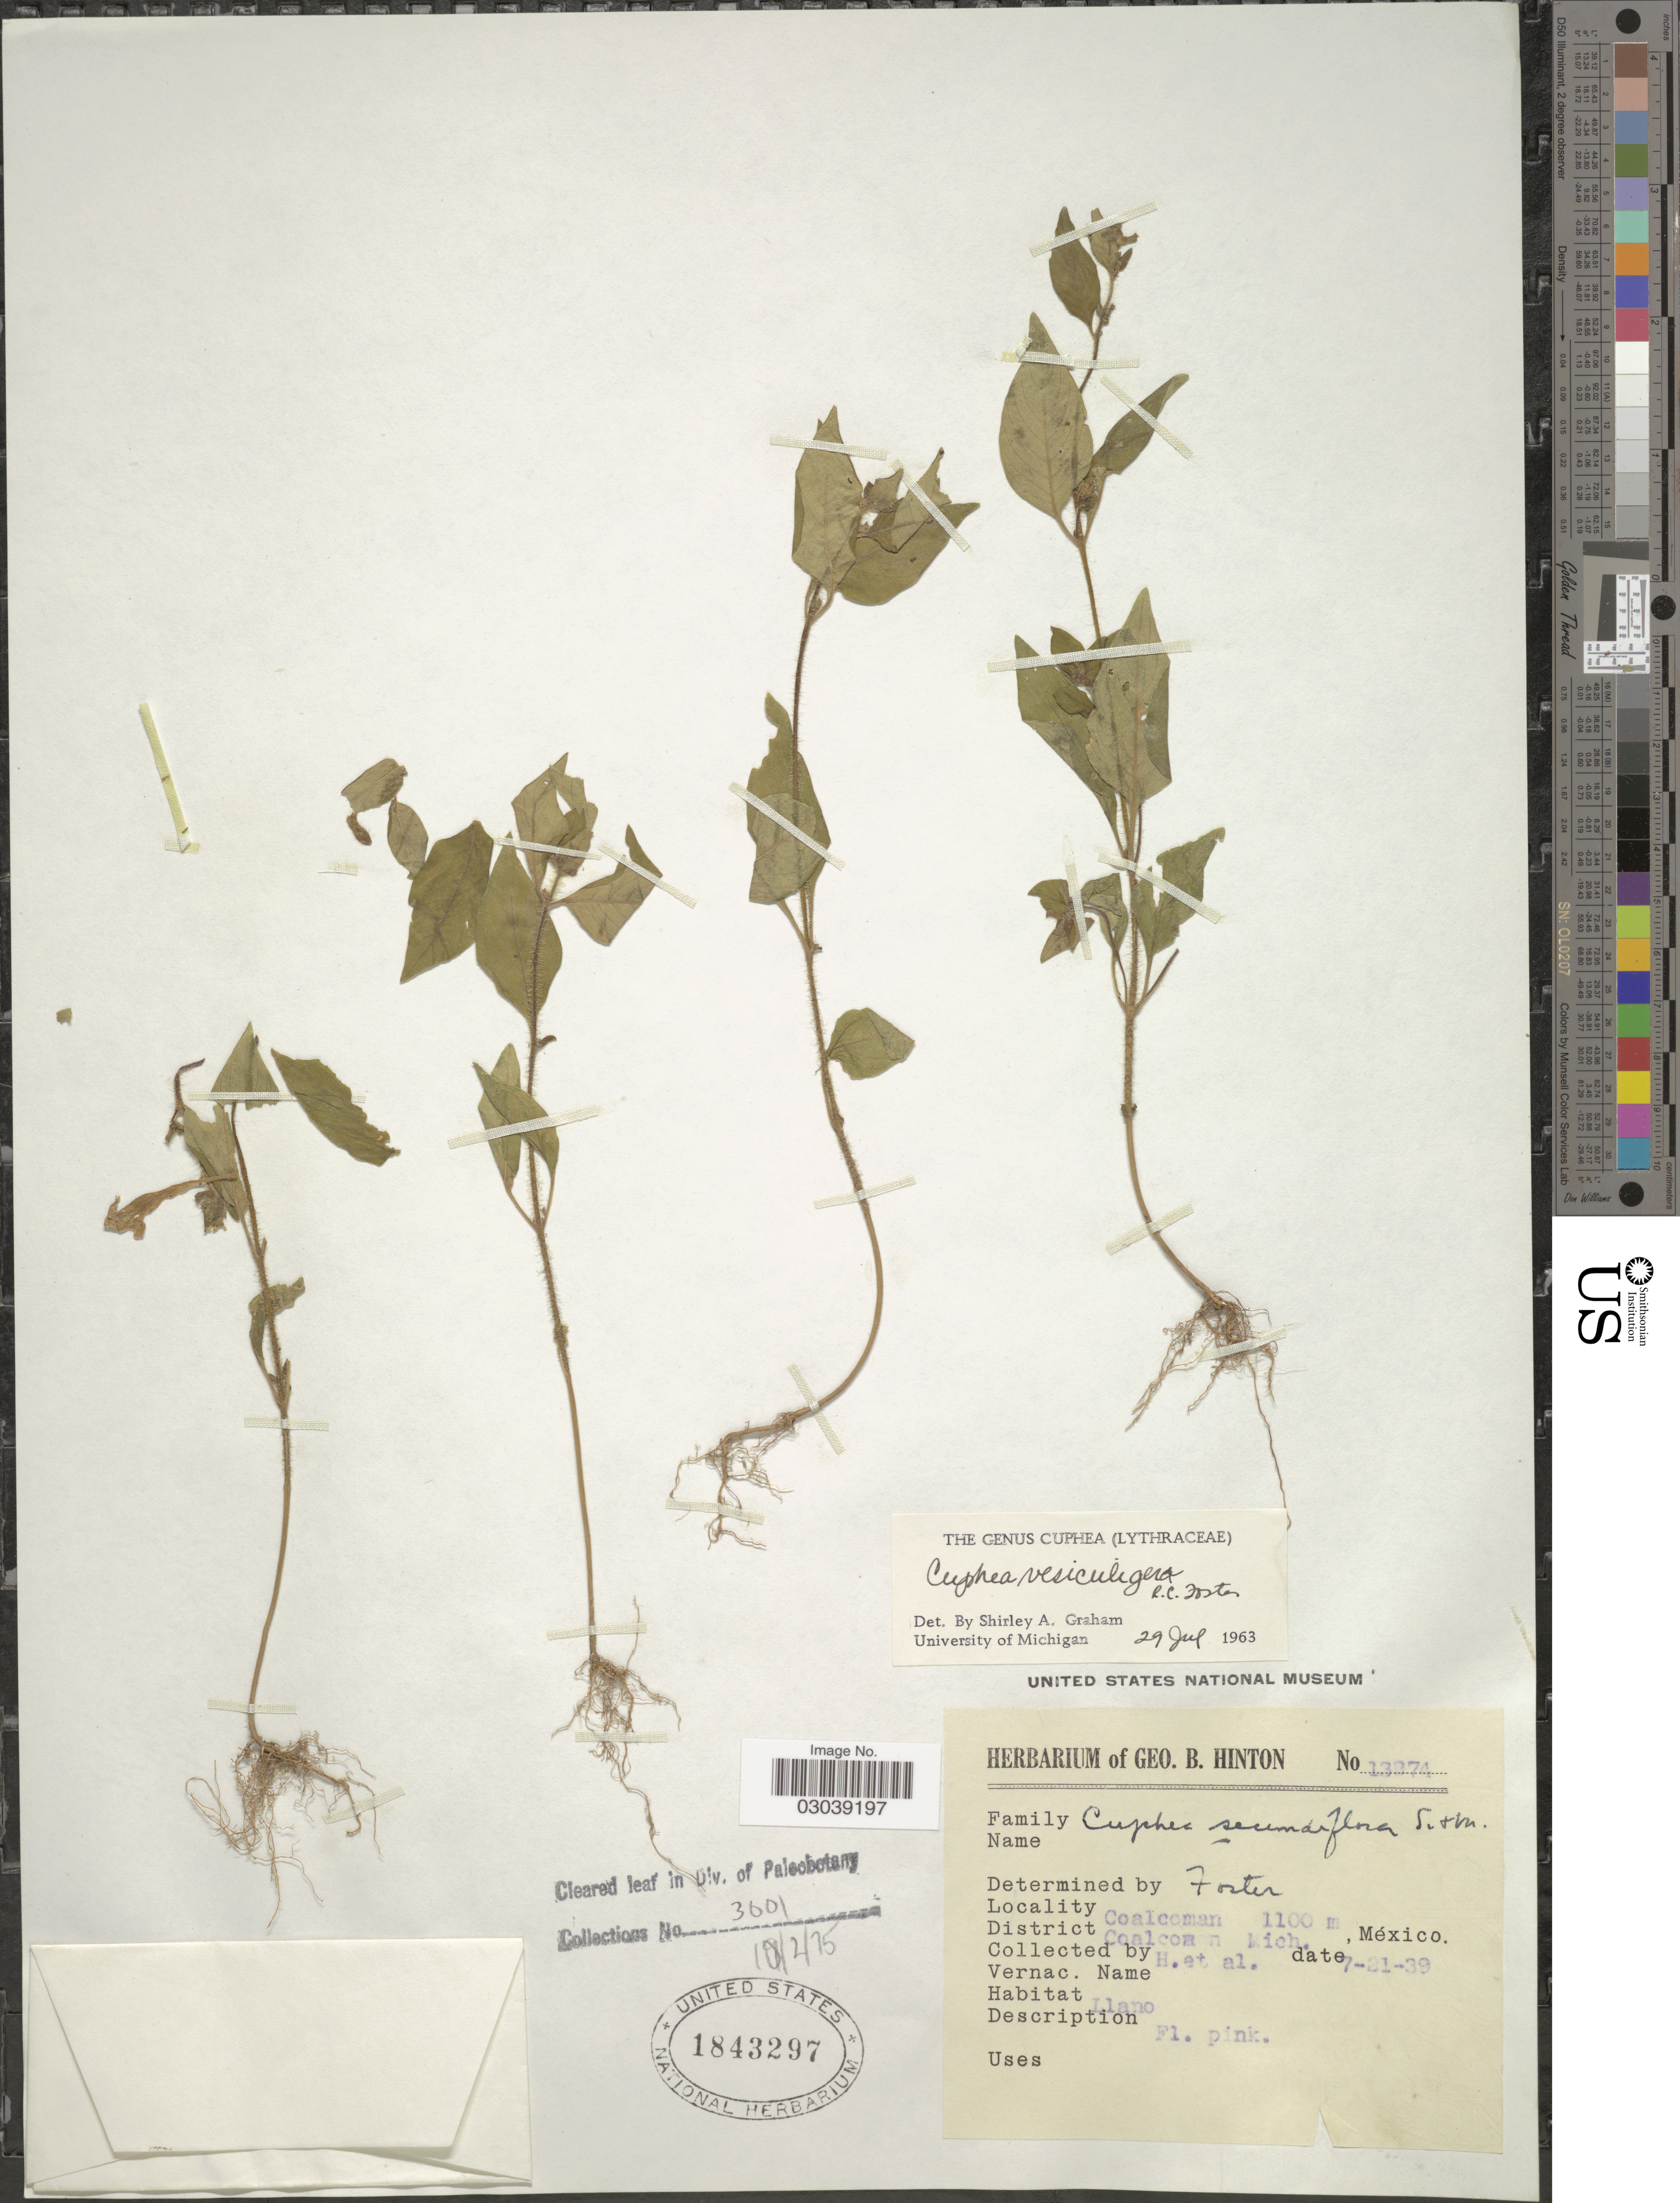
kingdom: Plantae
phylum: Tracheophyta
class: Magnoliopsida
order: Myrtales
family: Lythraceae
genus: Cuphea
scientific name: Cuphea vesiculigera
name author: R.C. Foster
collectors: G. B. Hinton & et al.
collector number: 13274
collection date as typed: Transcribed d/m/y: 21/7/39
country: Mexico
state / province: Michoacán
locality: Coalcoman. District Coalcoman.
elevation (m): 1100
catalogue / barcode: US 1843297